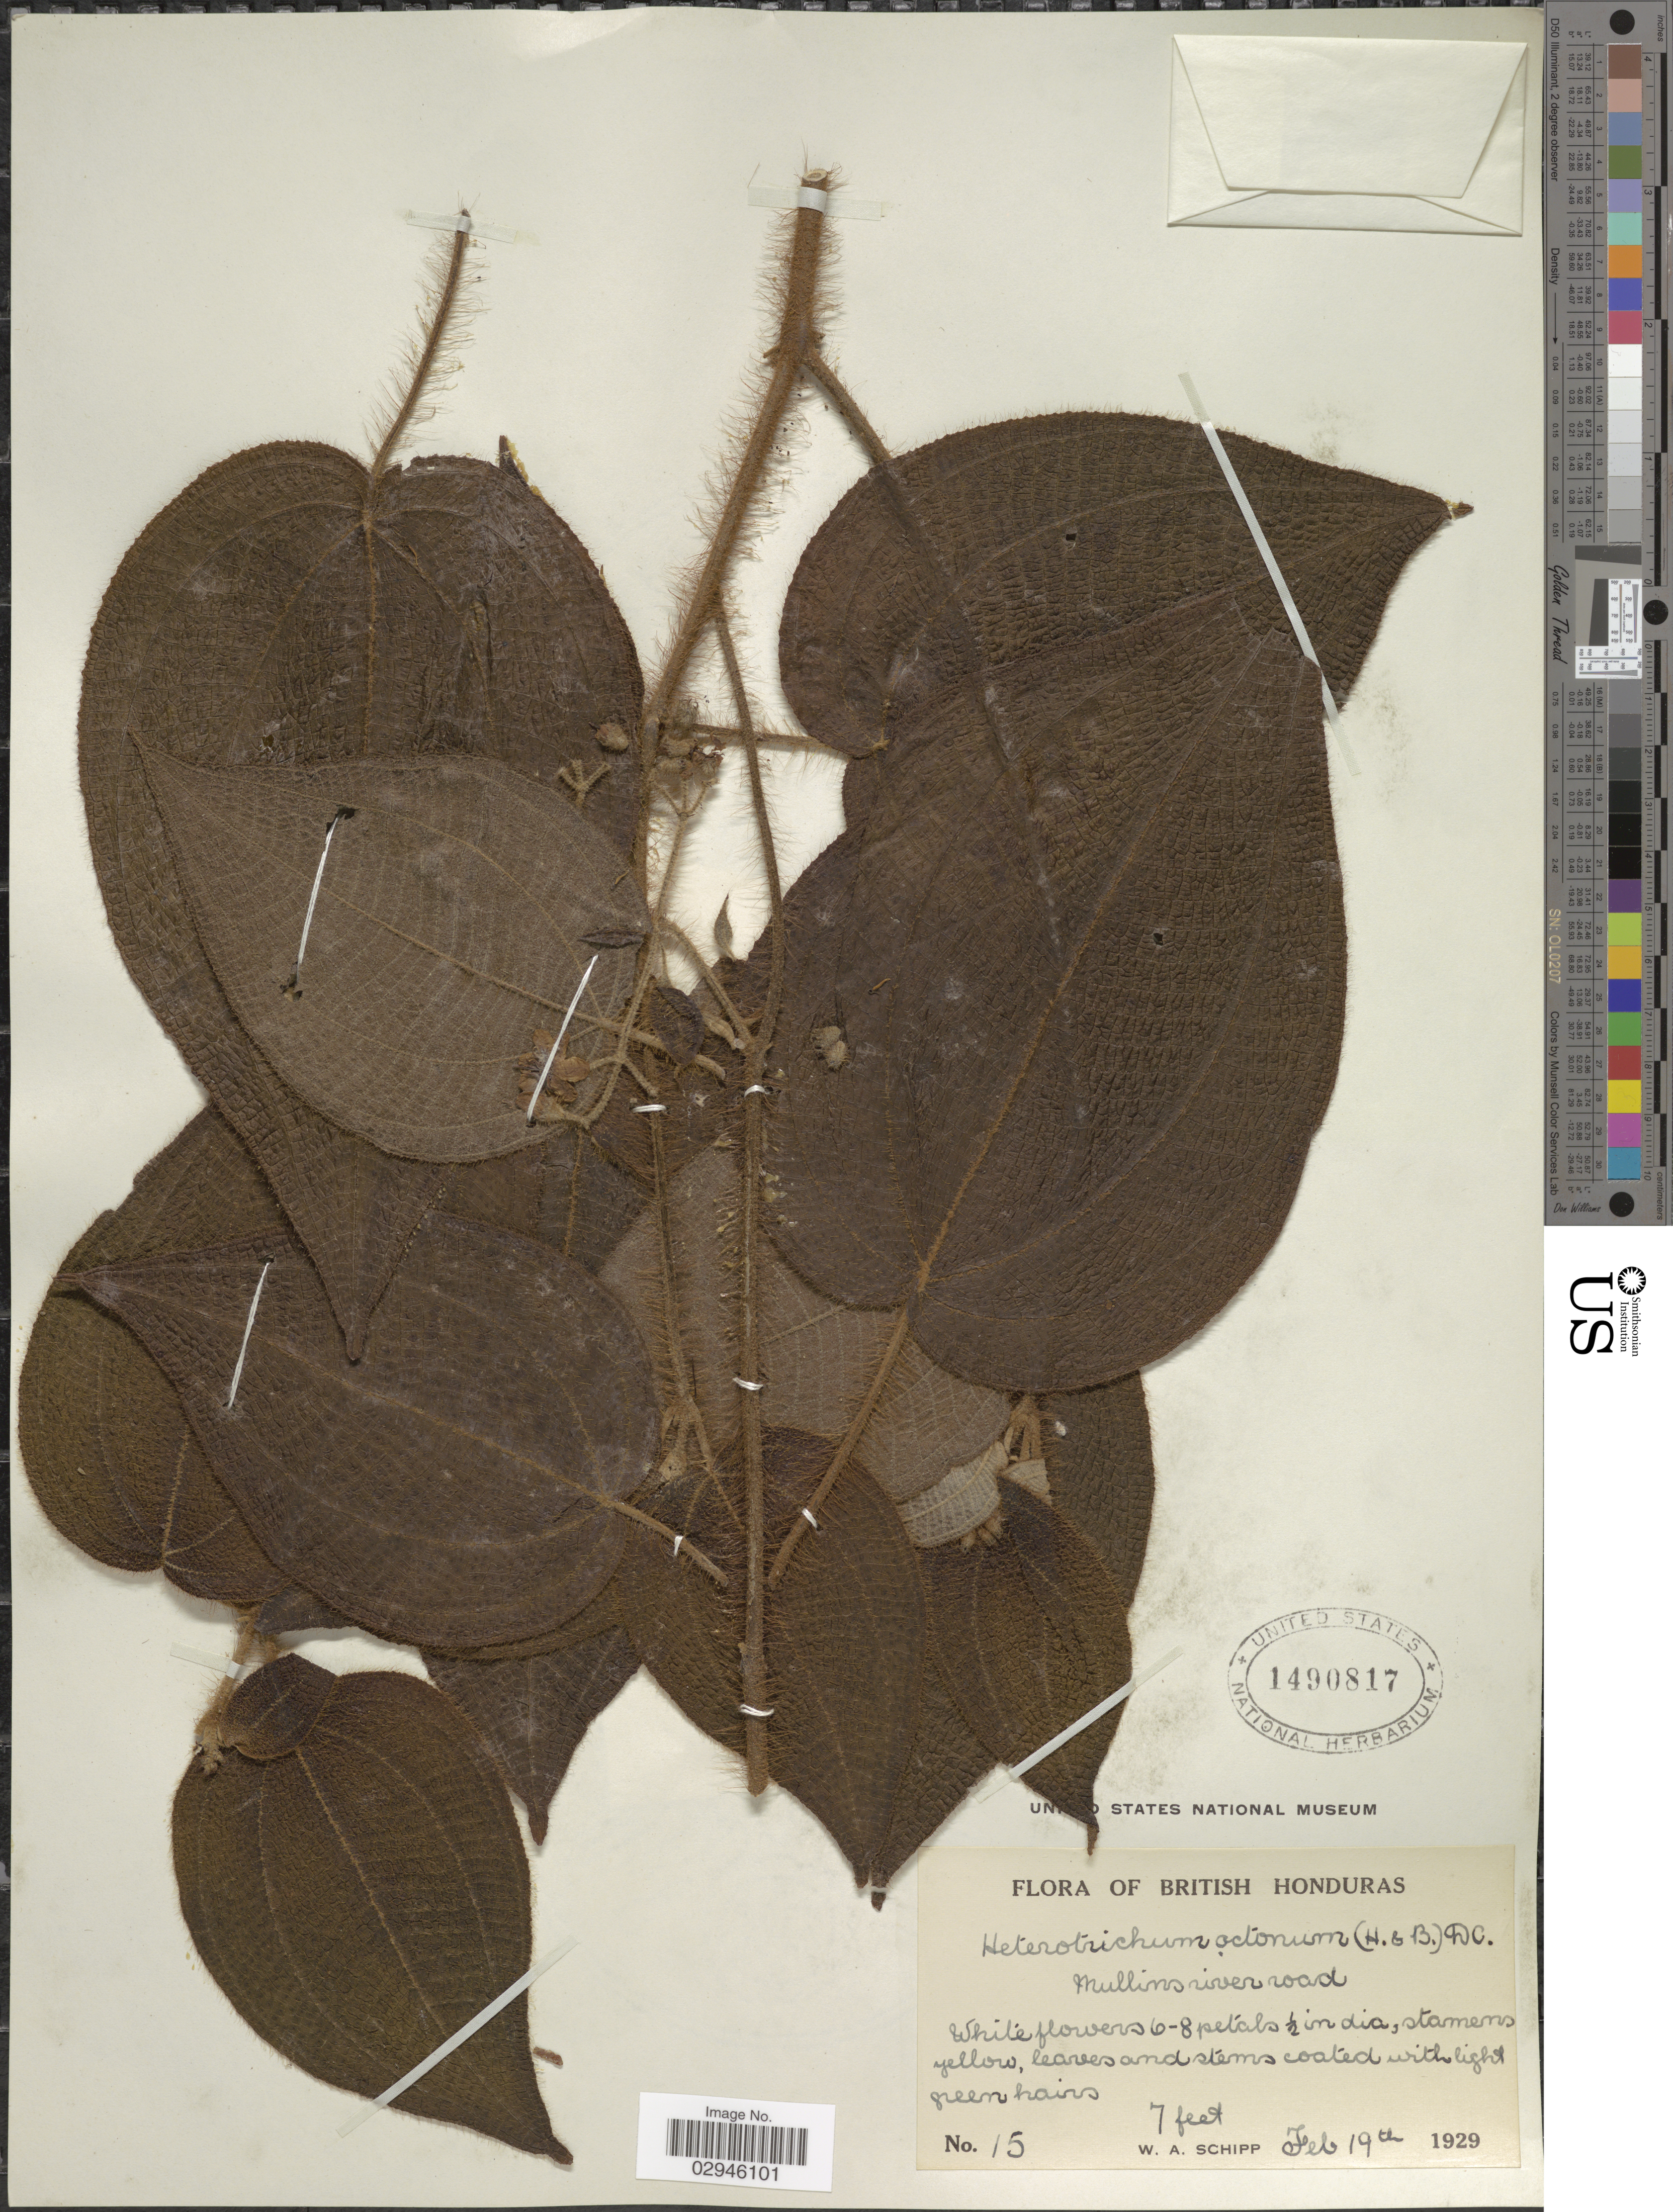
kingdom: Plantae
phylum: Tracheophyta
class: Magnoliopsida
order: Myrtales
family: Melastomataceae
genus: Heterotrichum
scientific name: Heterotrichum octonum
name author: (Bonpl.) DC.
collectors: W. Schipp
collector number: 15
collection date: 1929-02-19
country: Belize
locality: British Honduras.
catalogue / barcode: US 1490817